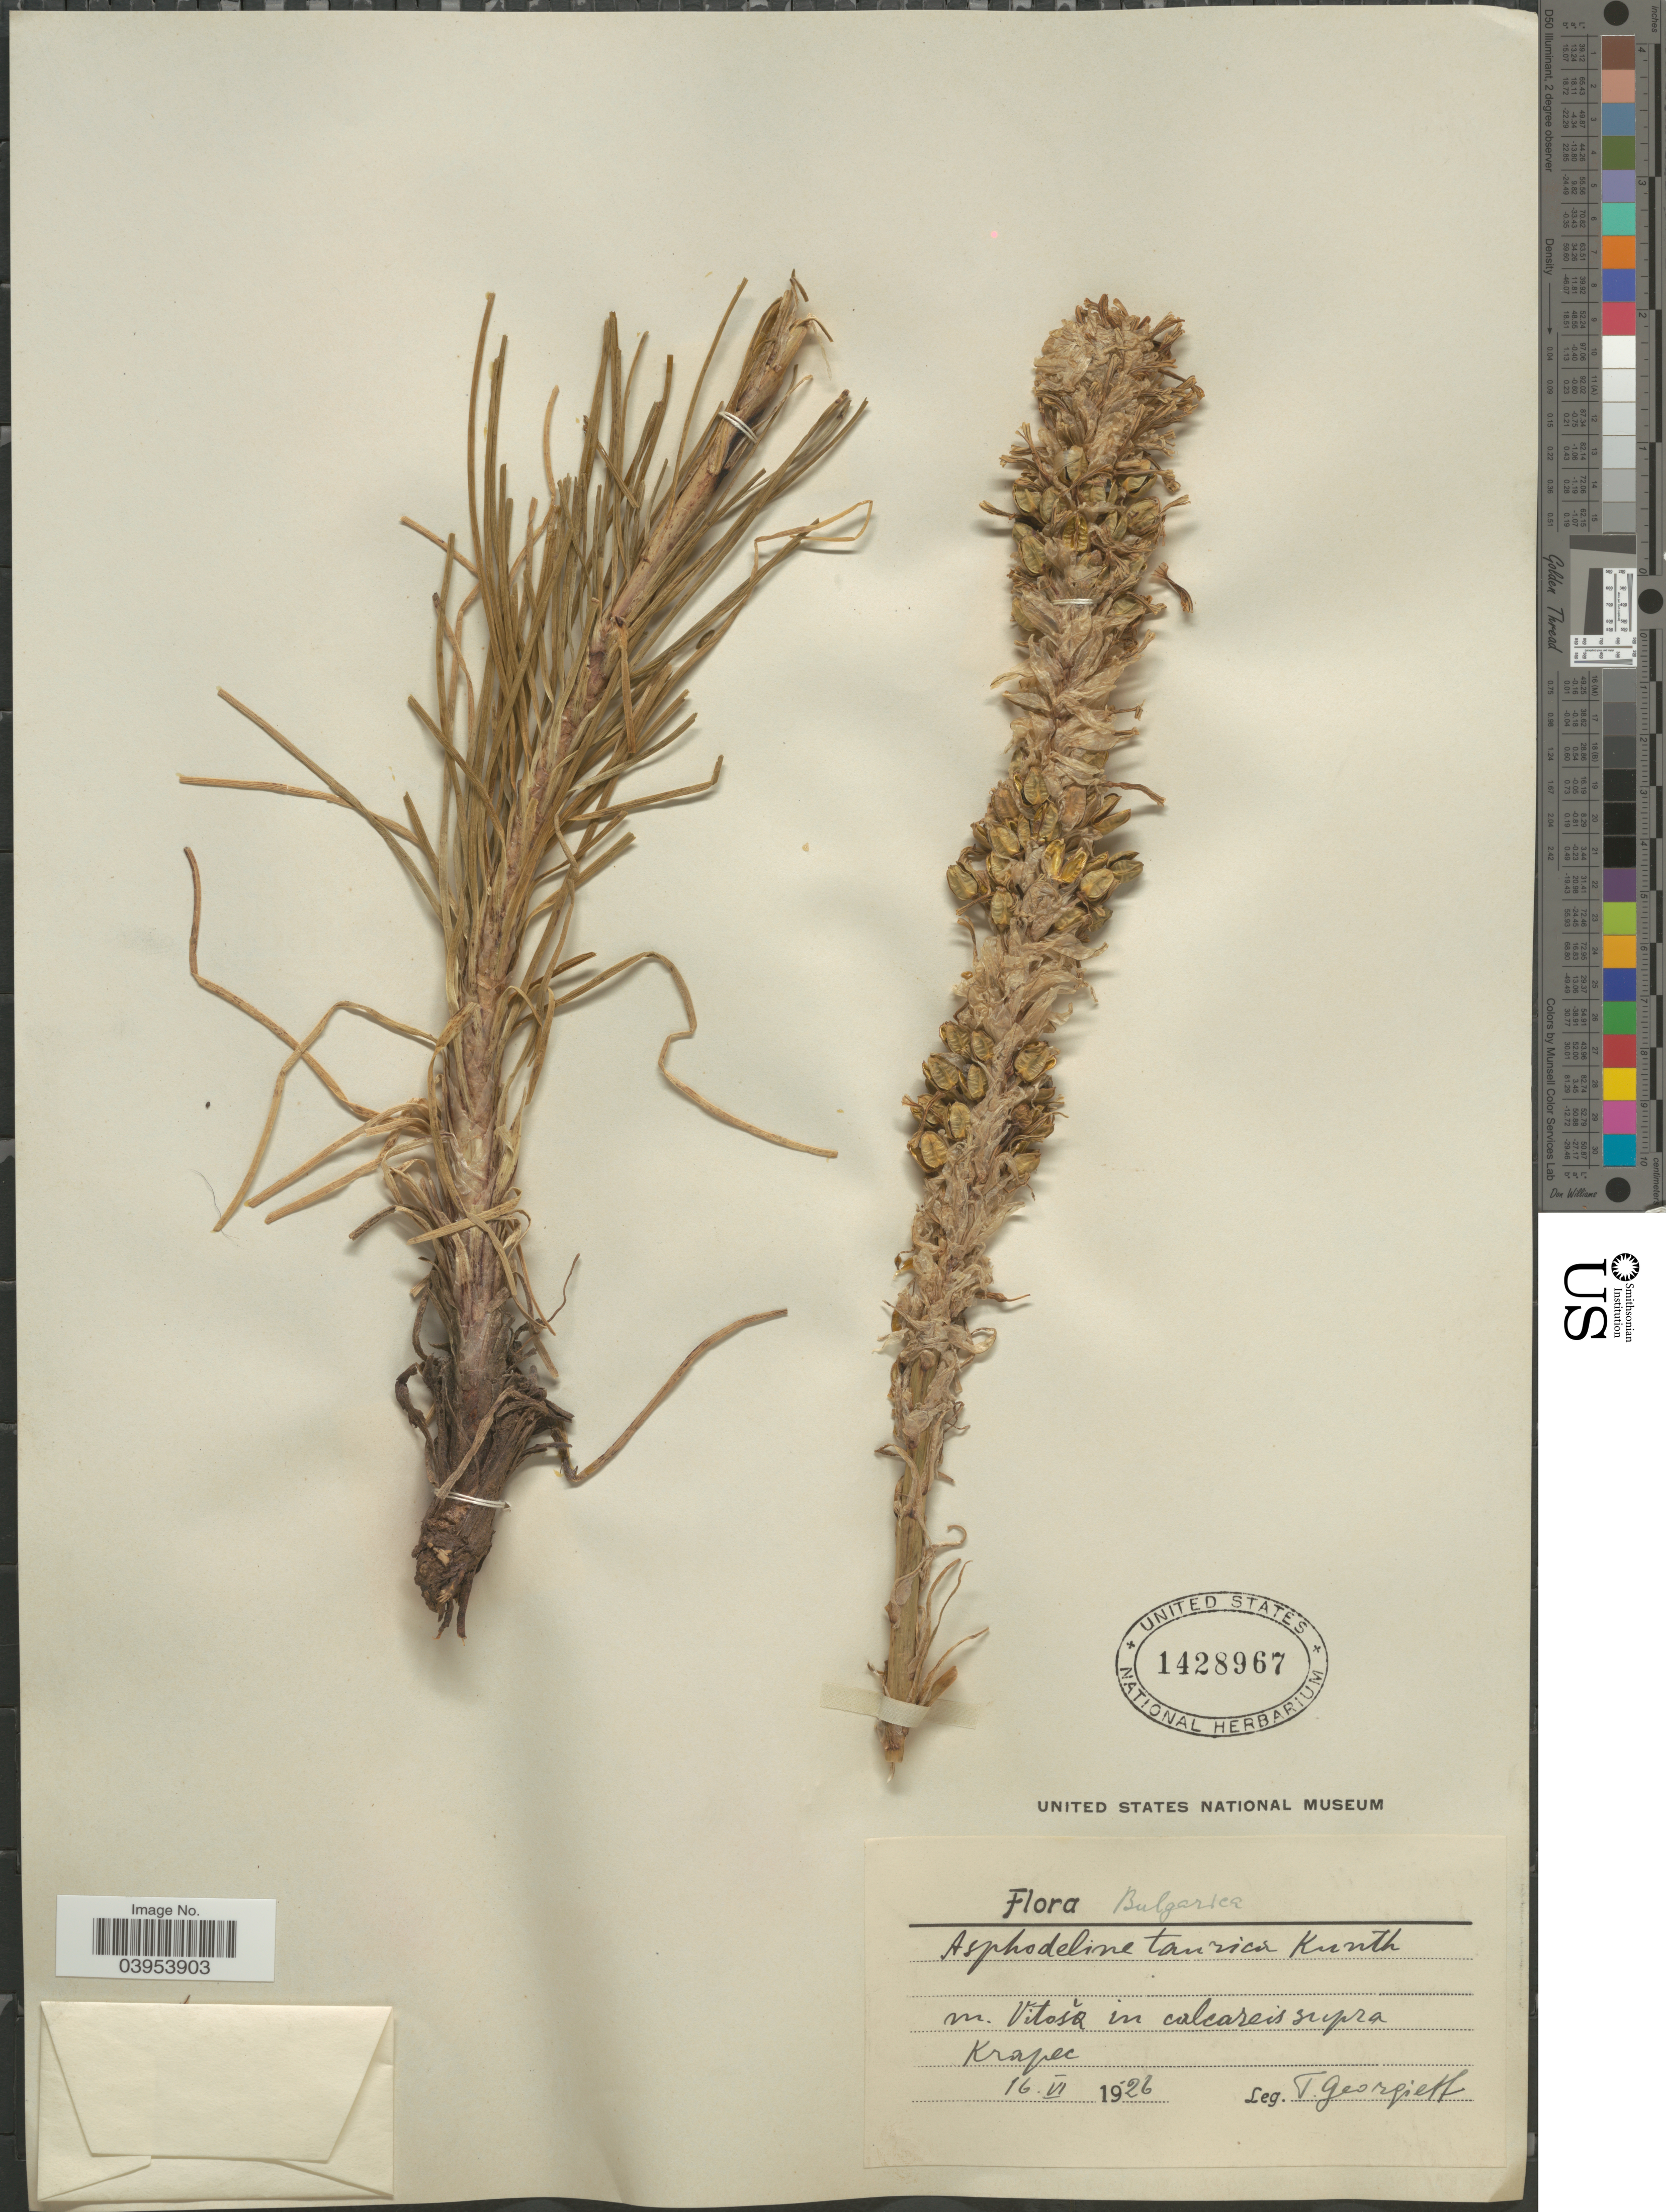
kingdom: Plantae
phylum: Tracheophyta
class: Liliopsida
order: Asparagales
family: Asphodelaceae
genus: Asphodeline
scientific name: Asphodeline taurica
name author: (Pall.) Endl.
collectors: T. Georgieff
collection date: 1926-06-16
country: Bulgaria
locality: In. Vitoša in calcareis supra Krapec.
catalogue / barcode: US 1428967